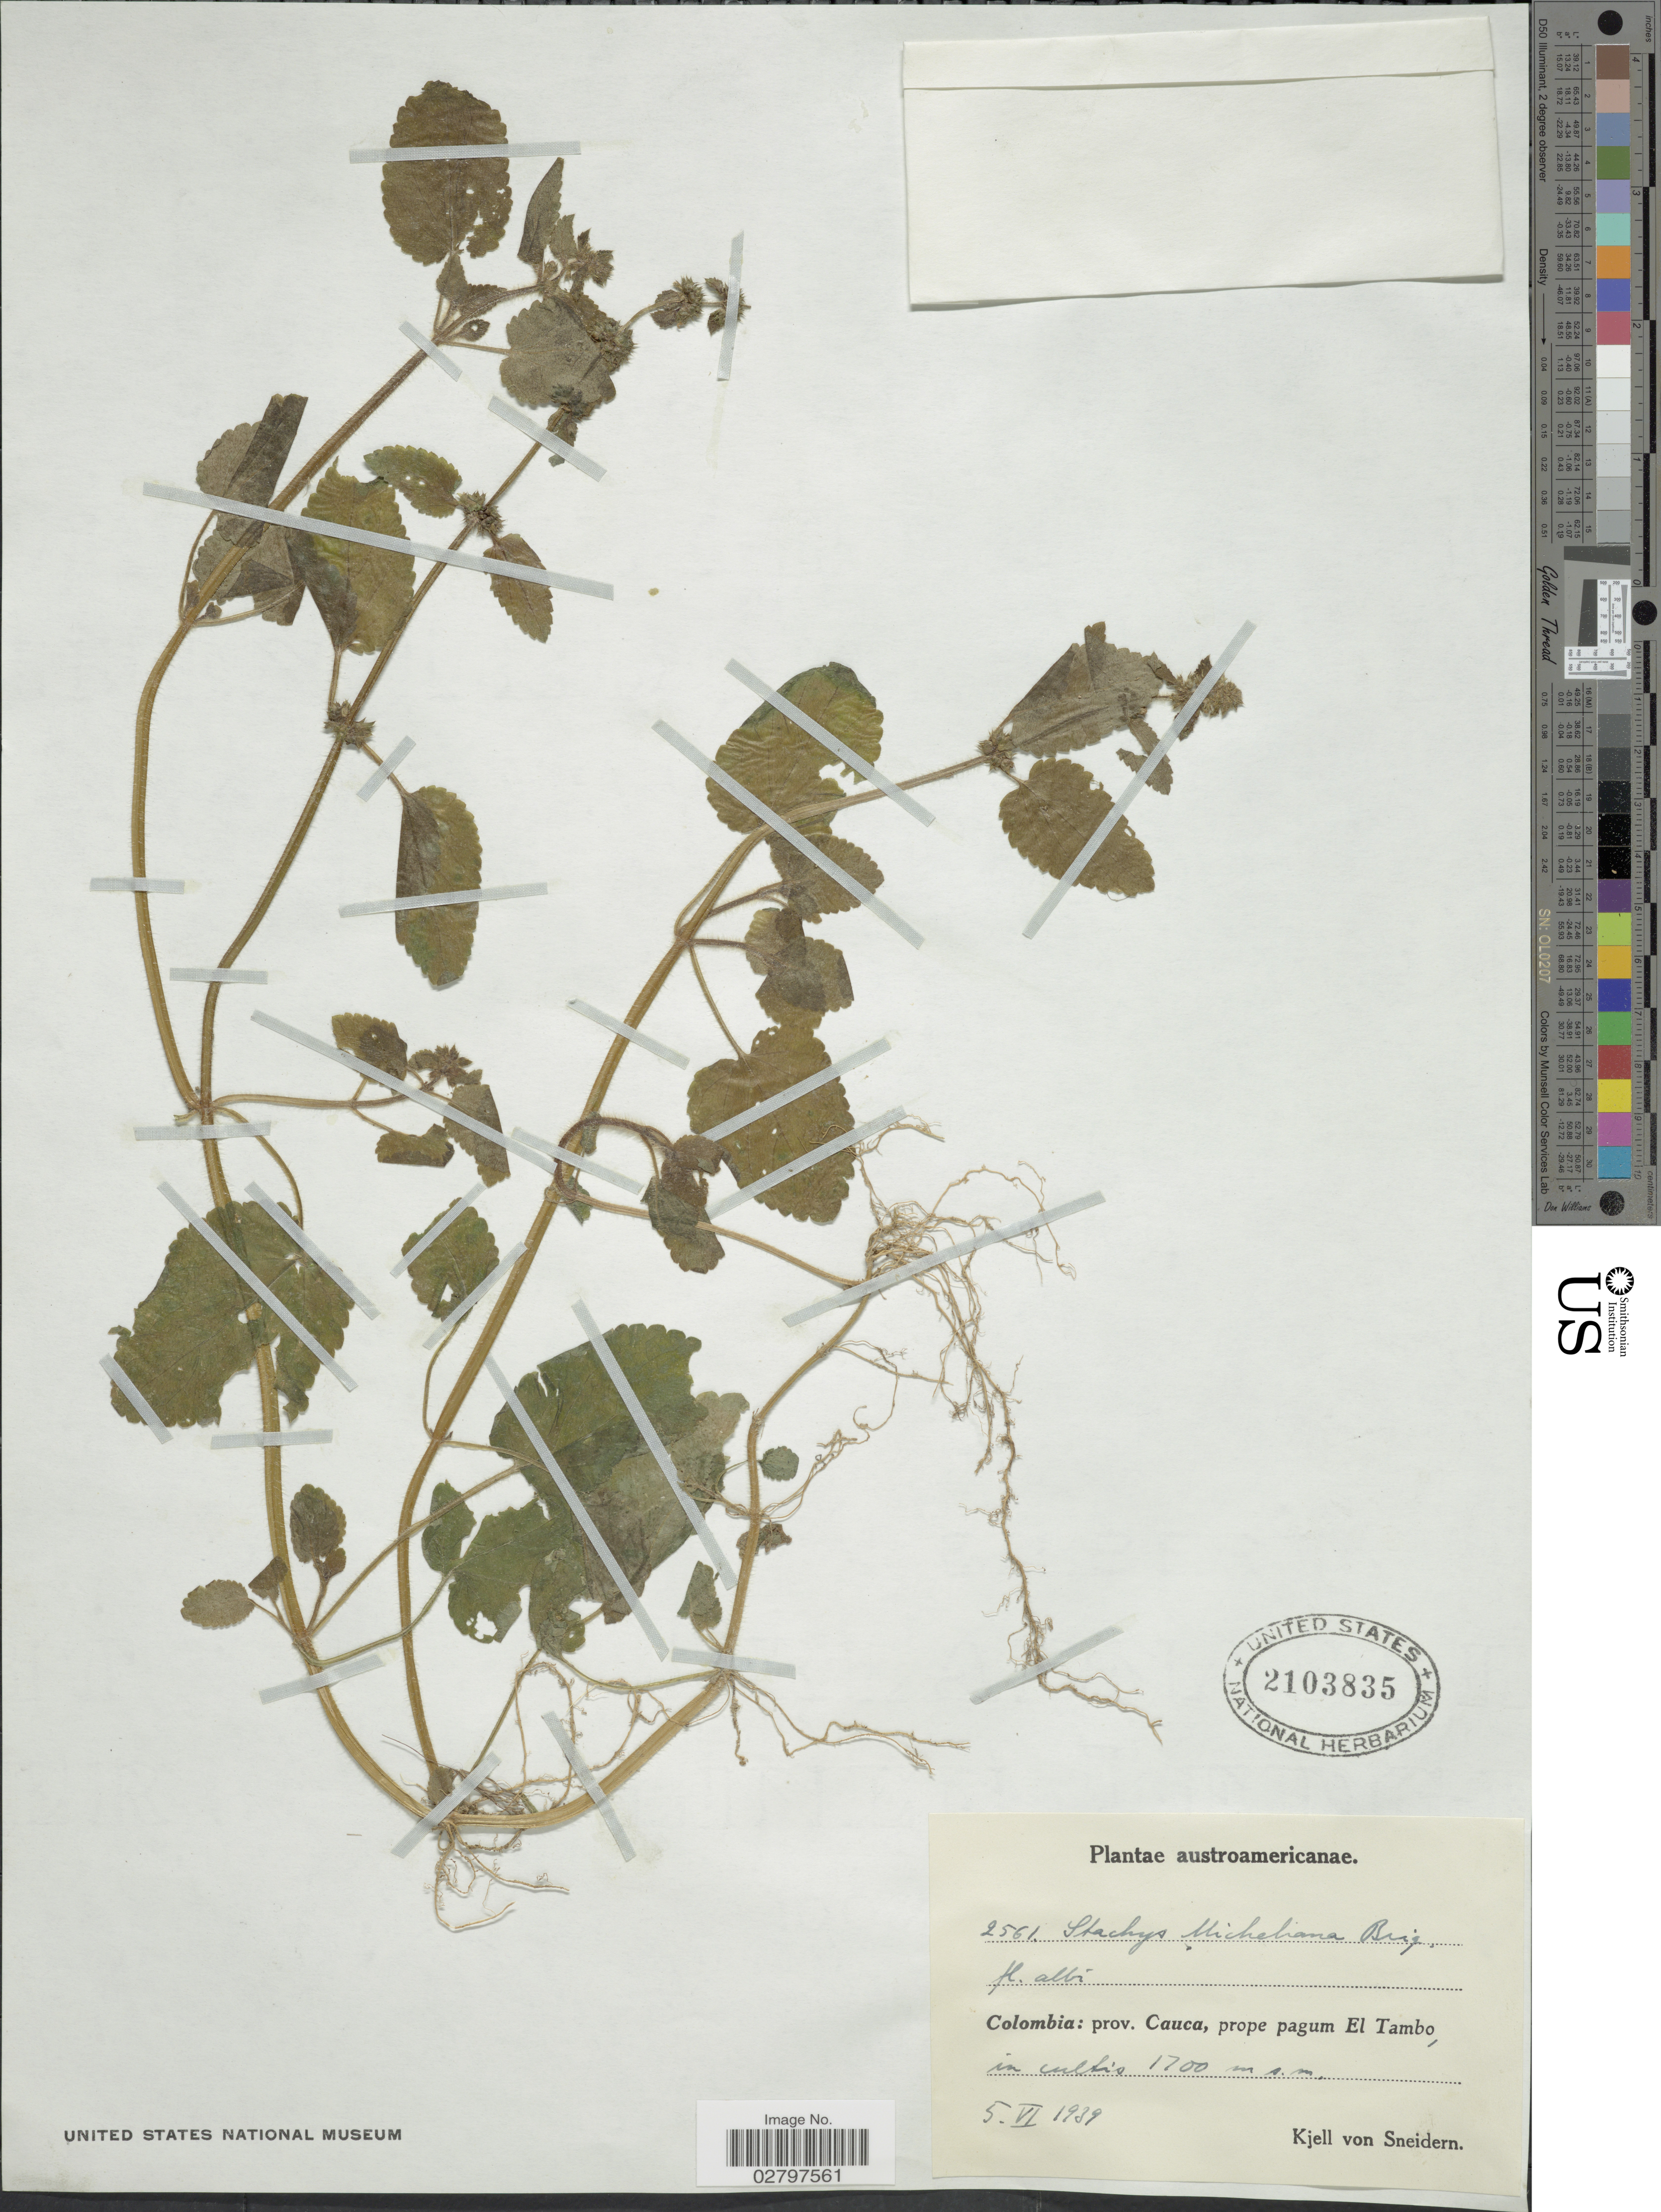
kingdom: Plantae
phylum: Tracheophyta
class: Magnoliopsida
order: Lamiales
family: Lamiaceae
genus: Stachys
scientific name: Stachys micheliana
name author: Briq. ex Micheli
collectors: K. von Sneidern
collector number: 2561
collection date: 1939-06-05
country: Colombia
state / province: Cauca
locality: Prope pagum El Tambo.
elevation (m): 1700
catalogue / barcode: US 2103835